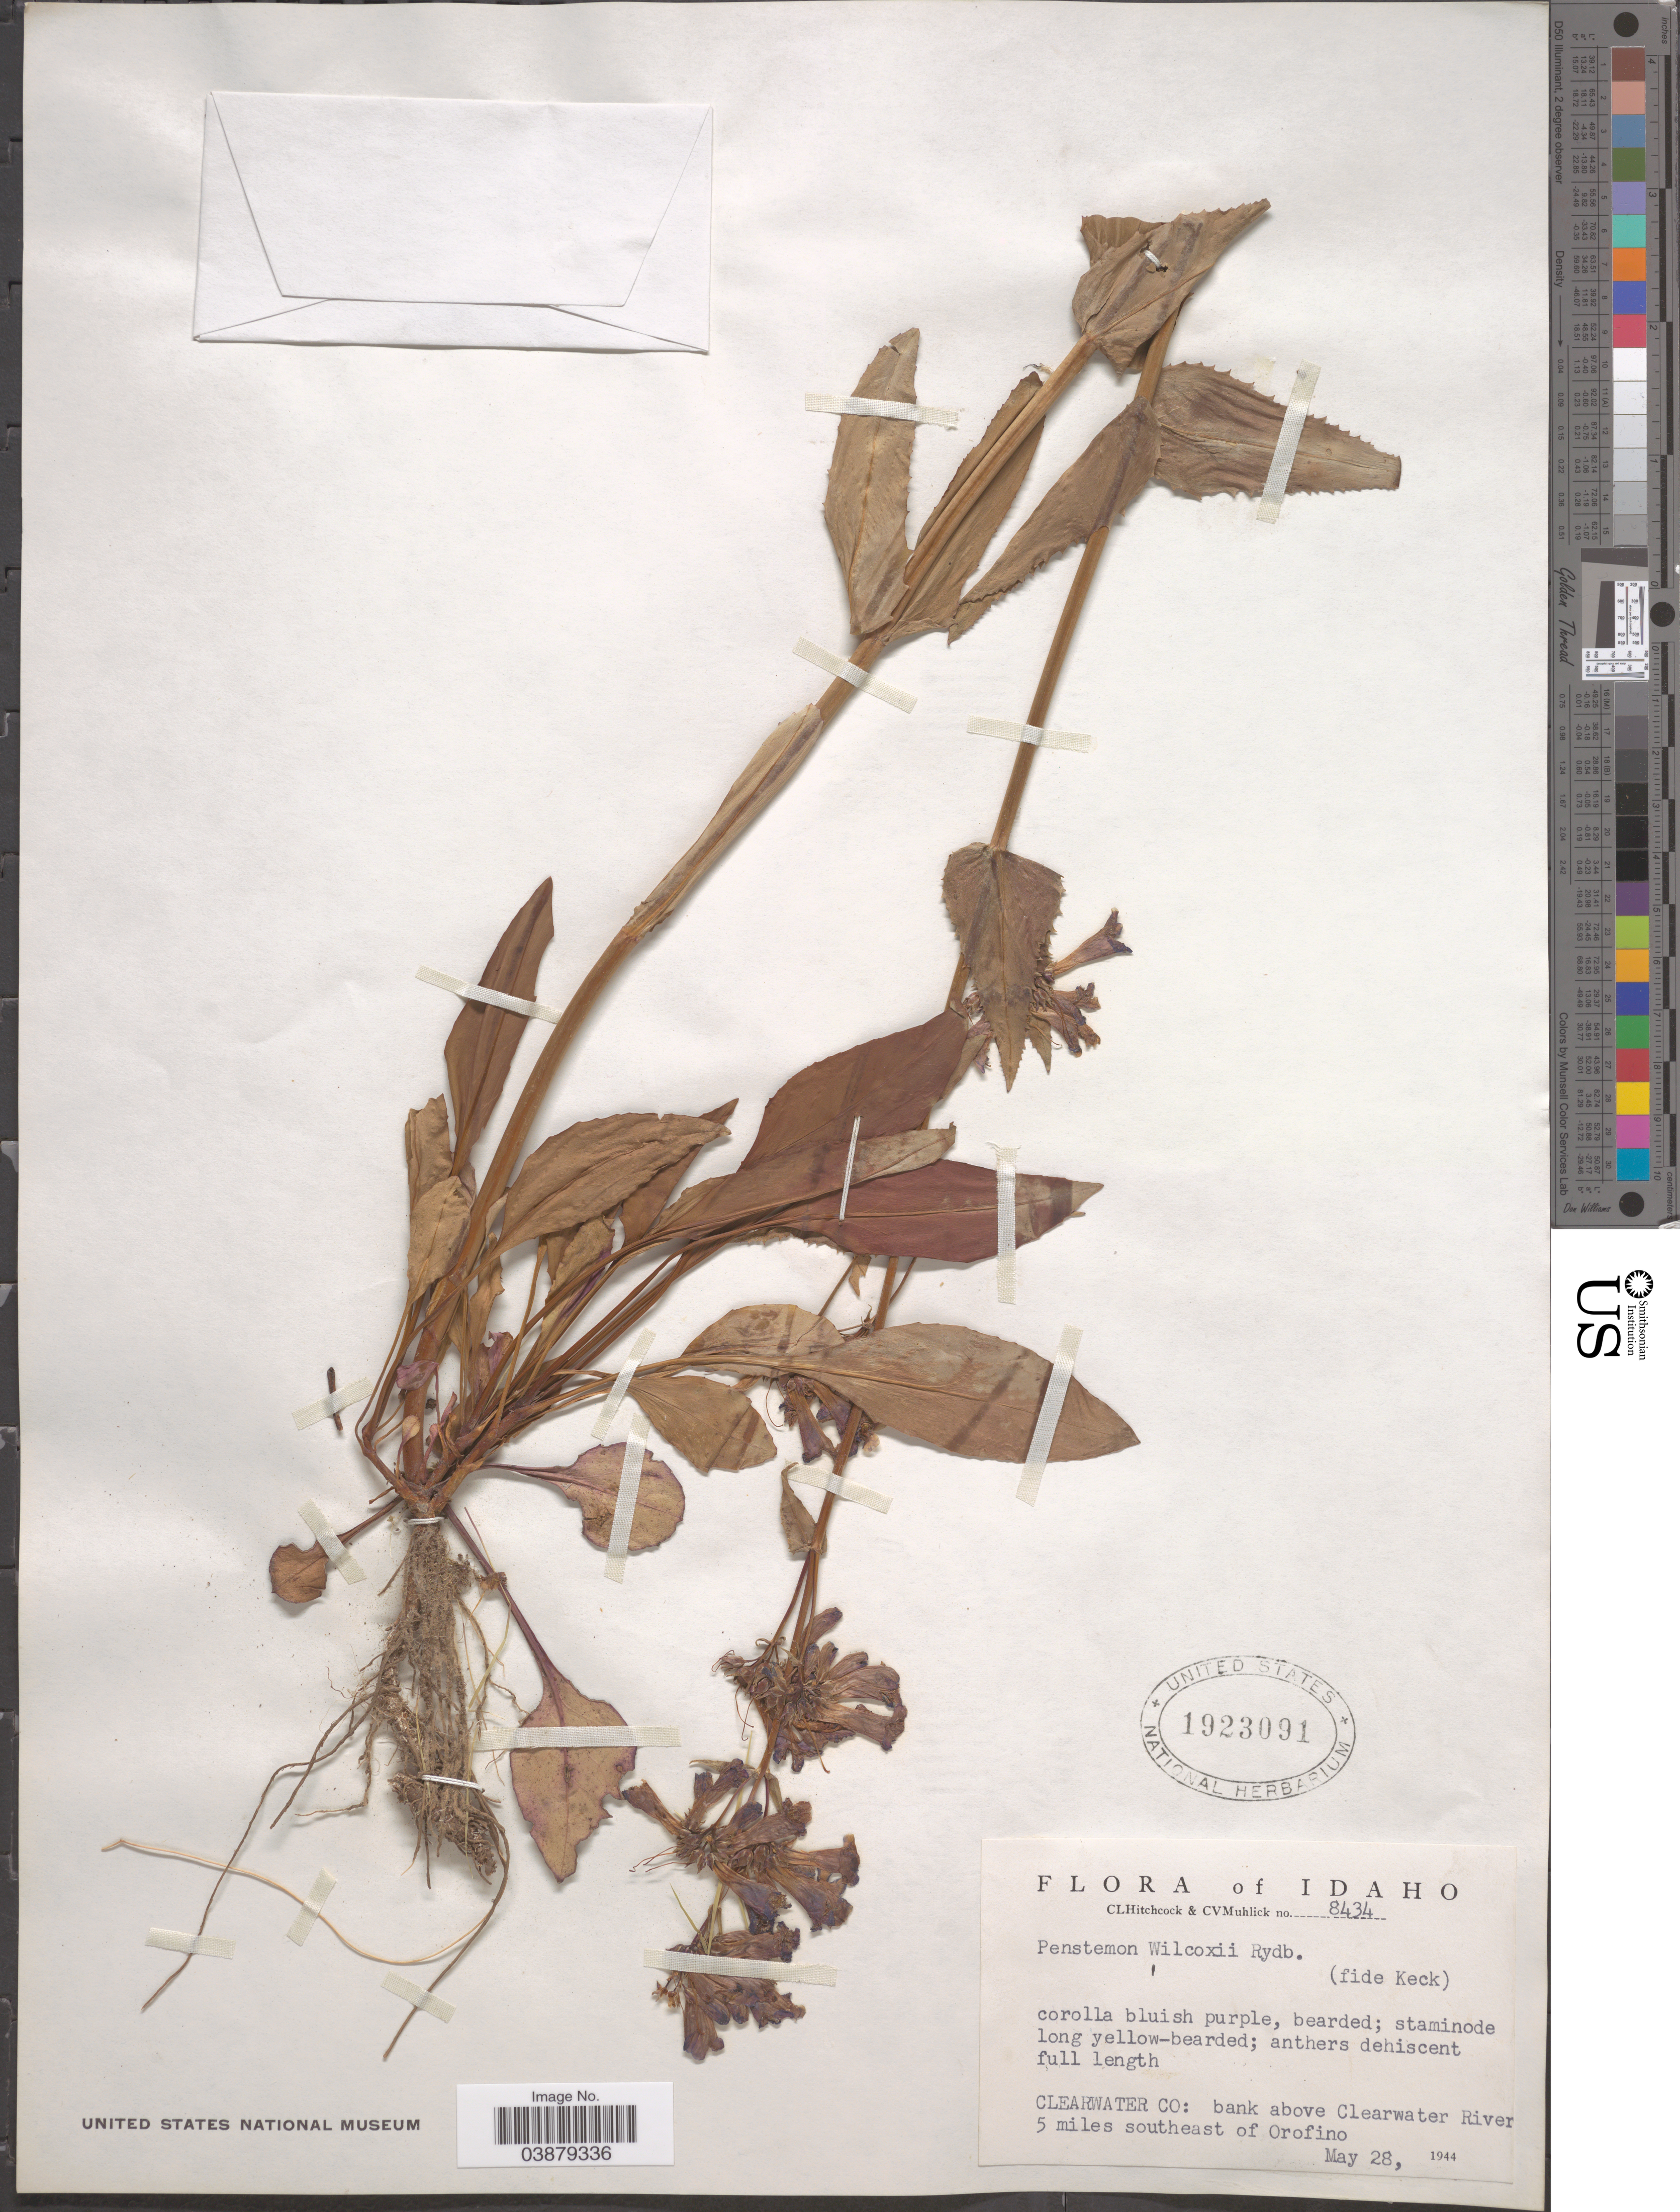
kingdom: Plantae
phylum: Tracheophyta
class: Magnoliopsida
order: Lamiales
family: Plantaginaceae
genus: Penstemon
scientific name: Penstemon wilcoxii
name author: Rydb.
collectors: C. L. Hitchcock & C. V. Muhlick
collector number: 8434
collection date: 1944-05-28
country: United States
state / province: Idaho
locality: Clearwater Co: bank above Clearwater River 5 miles southeast of Orofino.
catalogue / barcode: US 1923091